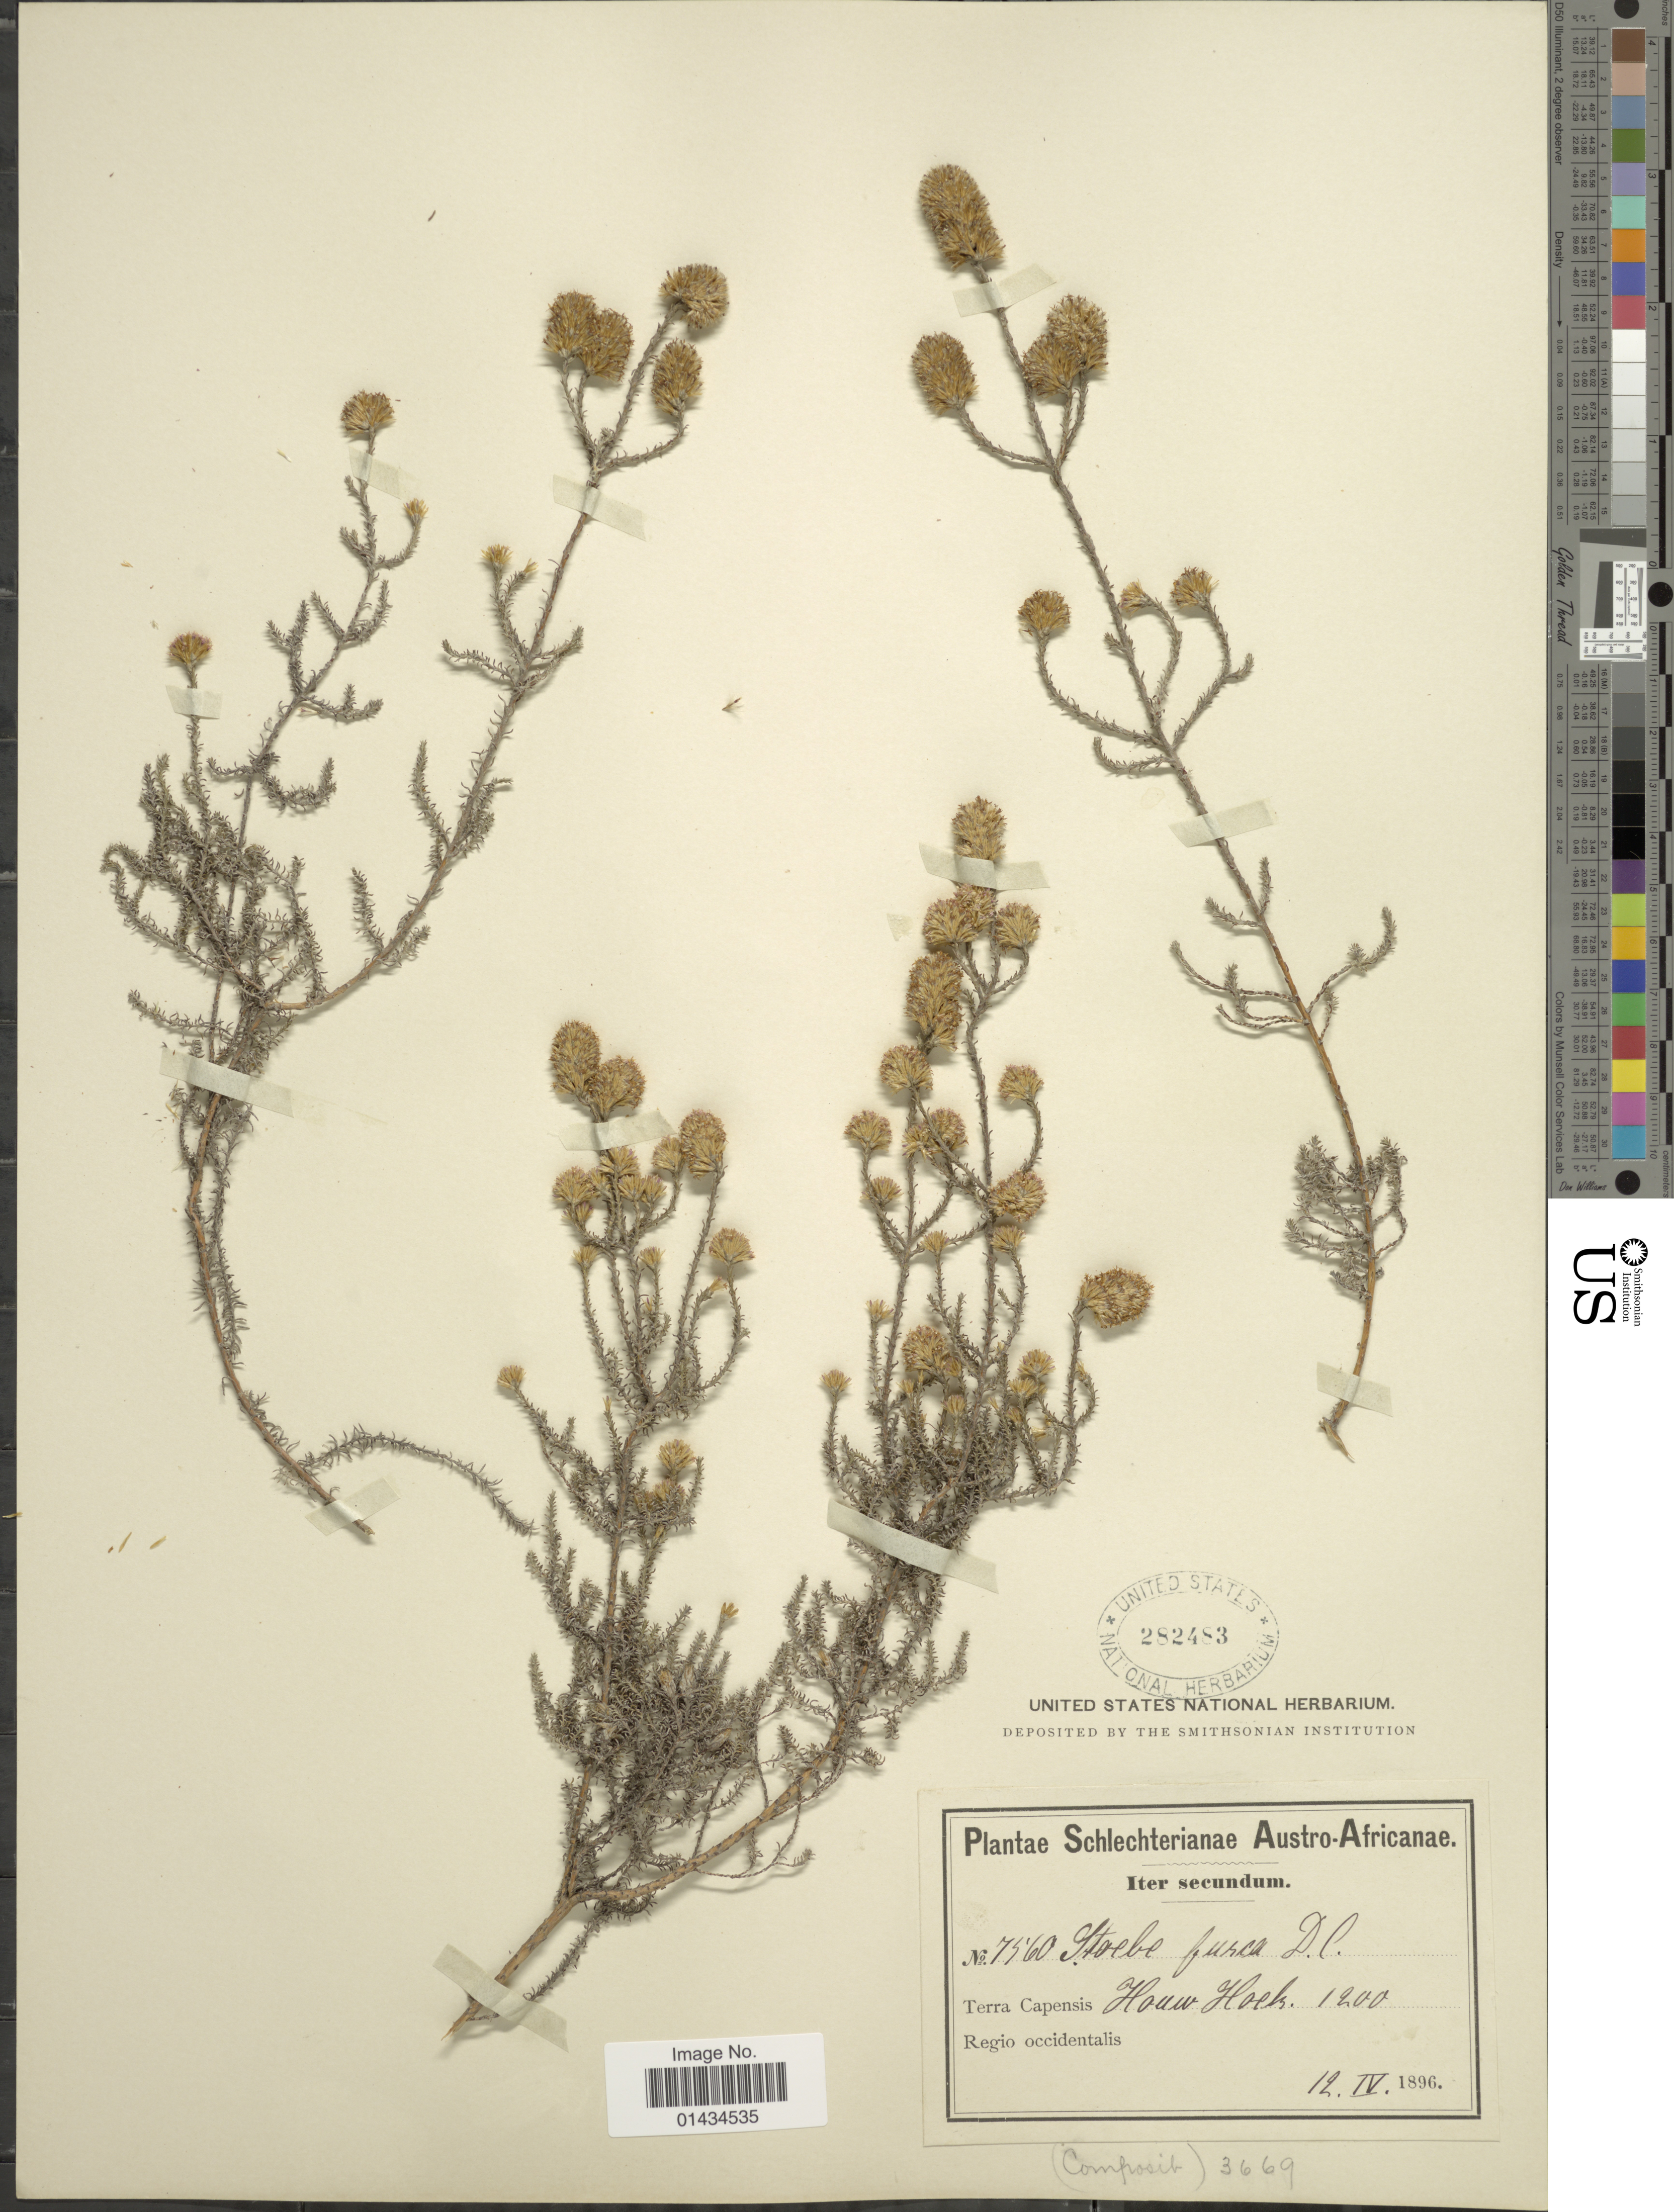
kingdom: Plantae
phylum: Tracheophyta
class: Magnoliopsida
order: Asterales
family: Asteraceae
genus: Stoebe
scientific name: Stoebe fusca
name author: (L.) Thunb.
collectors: Schlechter, --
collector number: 7560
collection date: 1896-04-12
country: South Africa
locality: Terra Capensis Houw Hocks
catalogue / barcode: US 282483